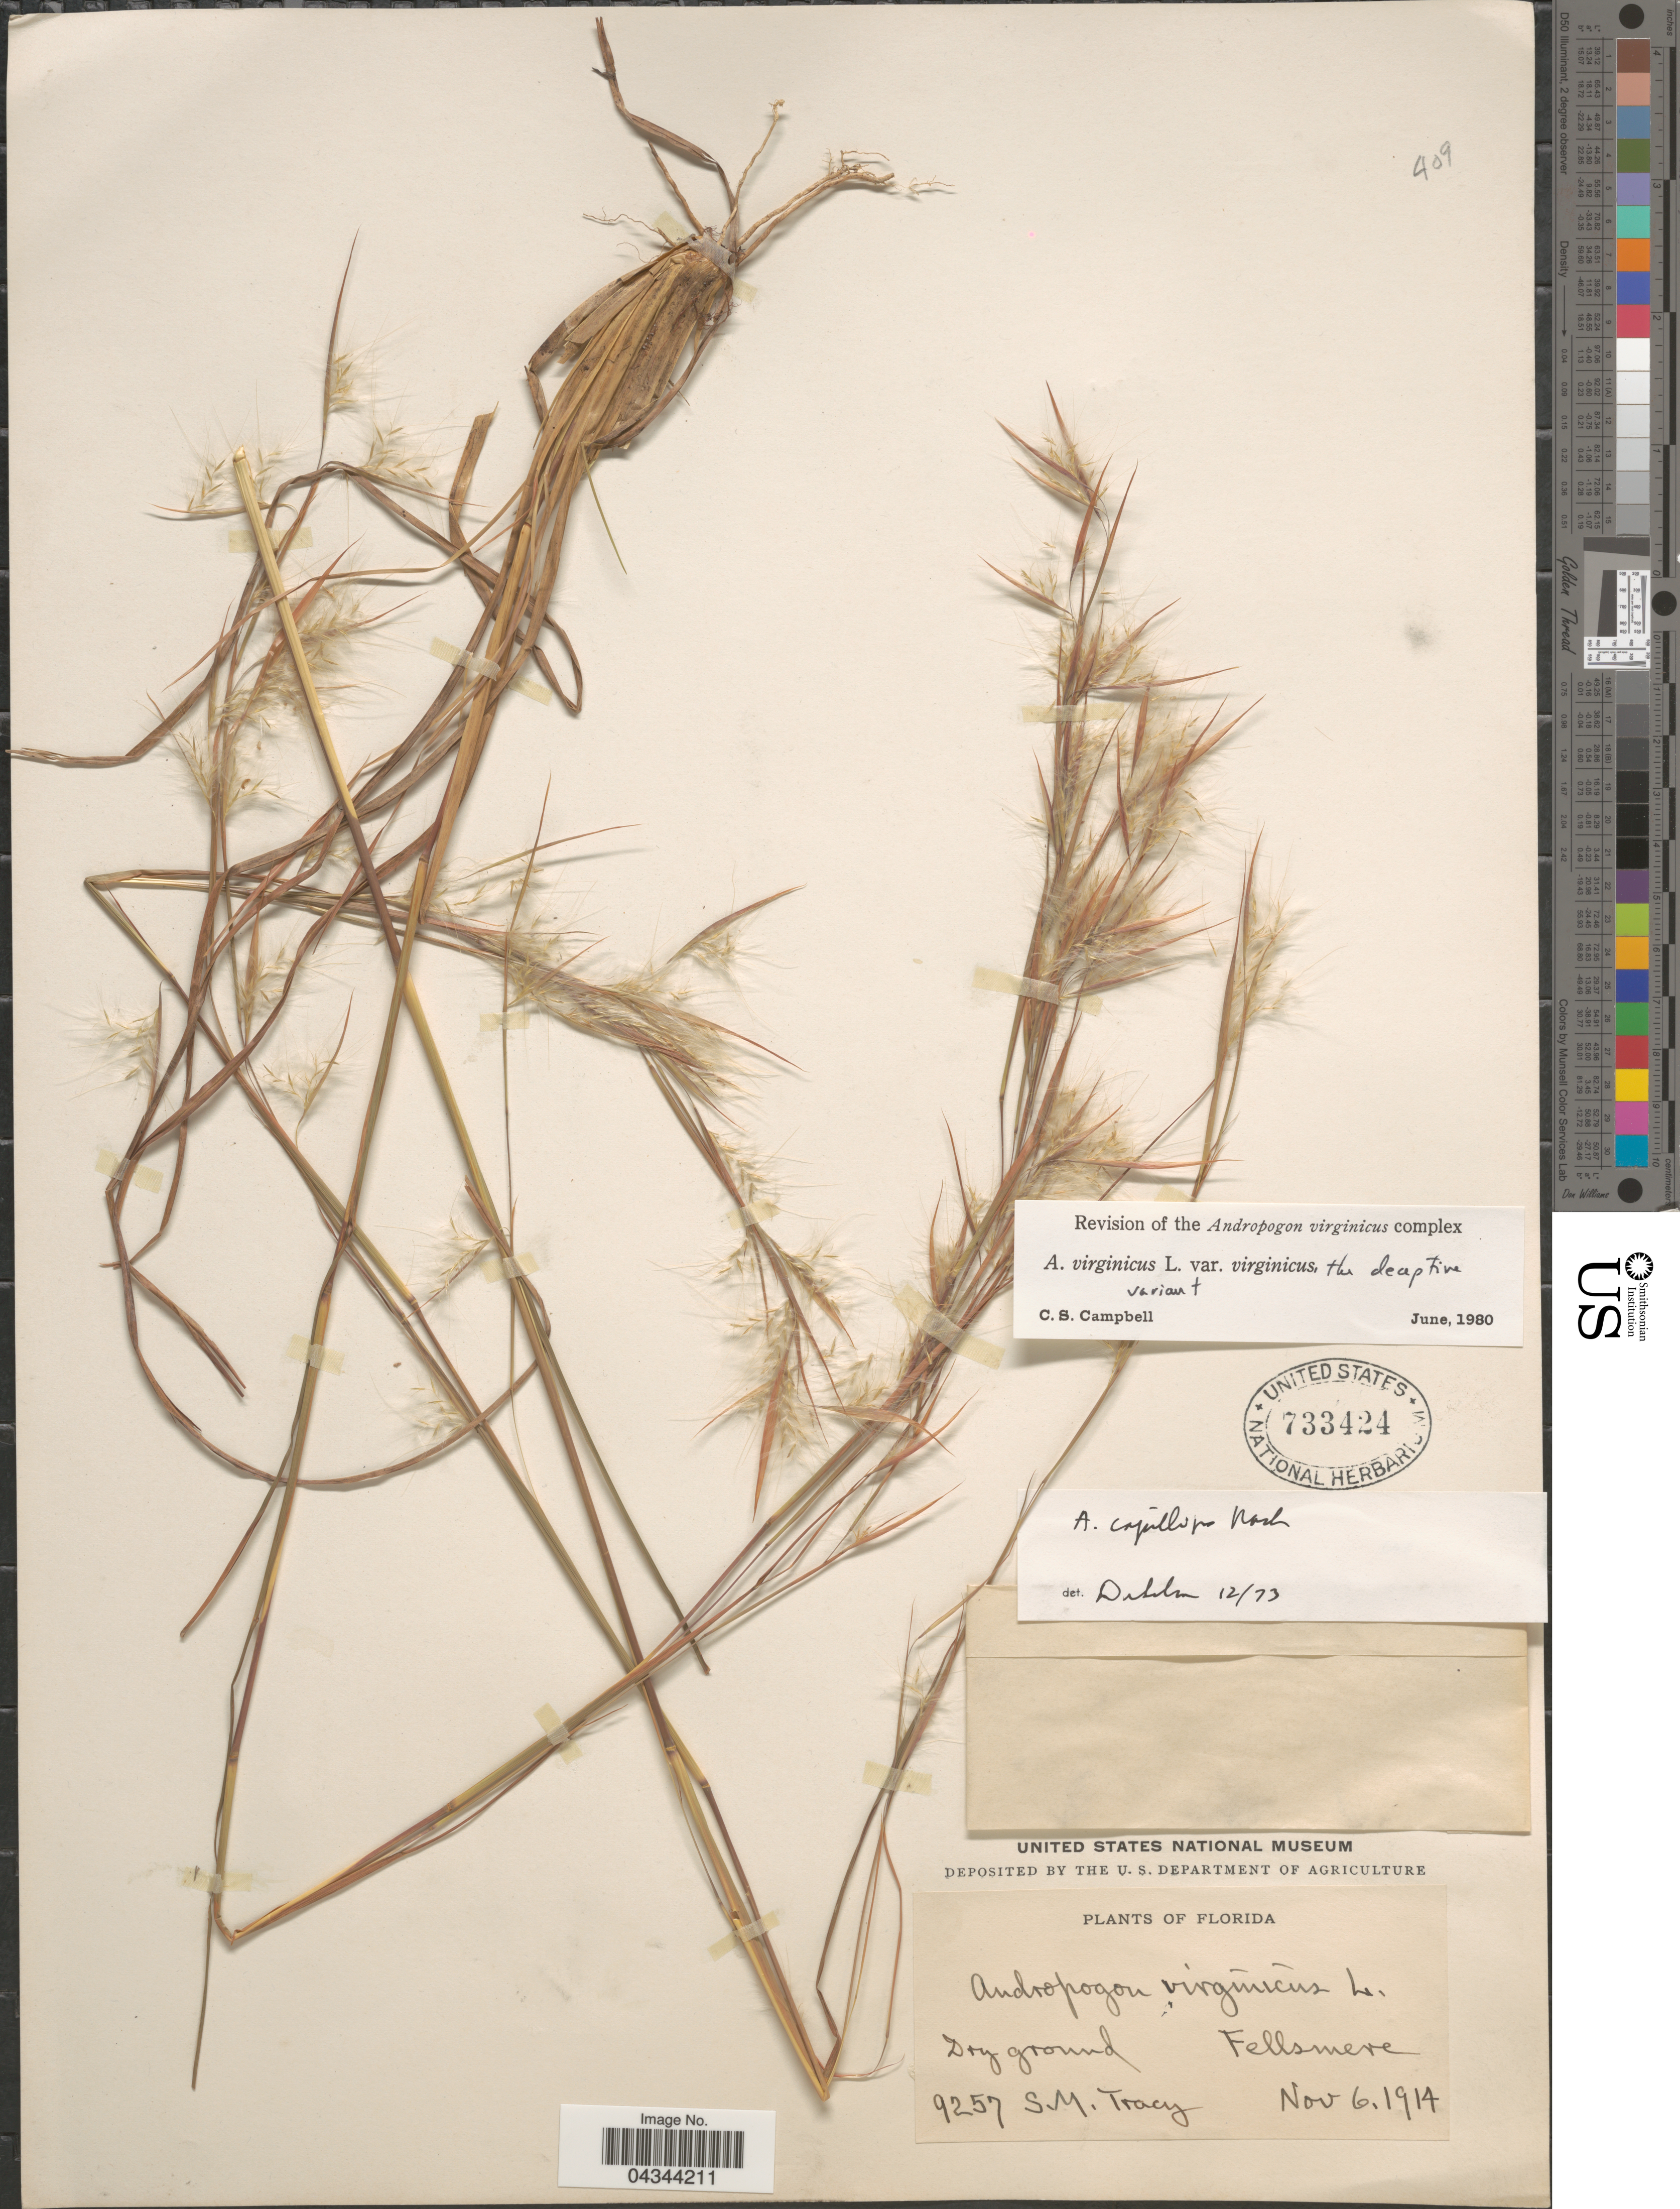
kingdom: Plantae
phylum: Tracheophyta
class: Liliopsida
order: Poales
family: Poaceae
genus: Andropogon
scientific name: Andropogon virginicus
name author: L.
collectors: S. M. Tracy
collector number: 9257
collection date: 1914-11-06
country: United States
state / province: Florida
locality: Fellsmere.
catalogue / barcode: US 733424